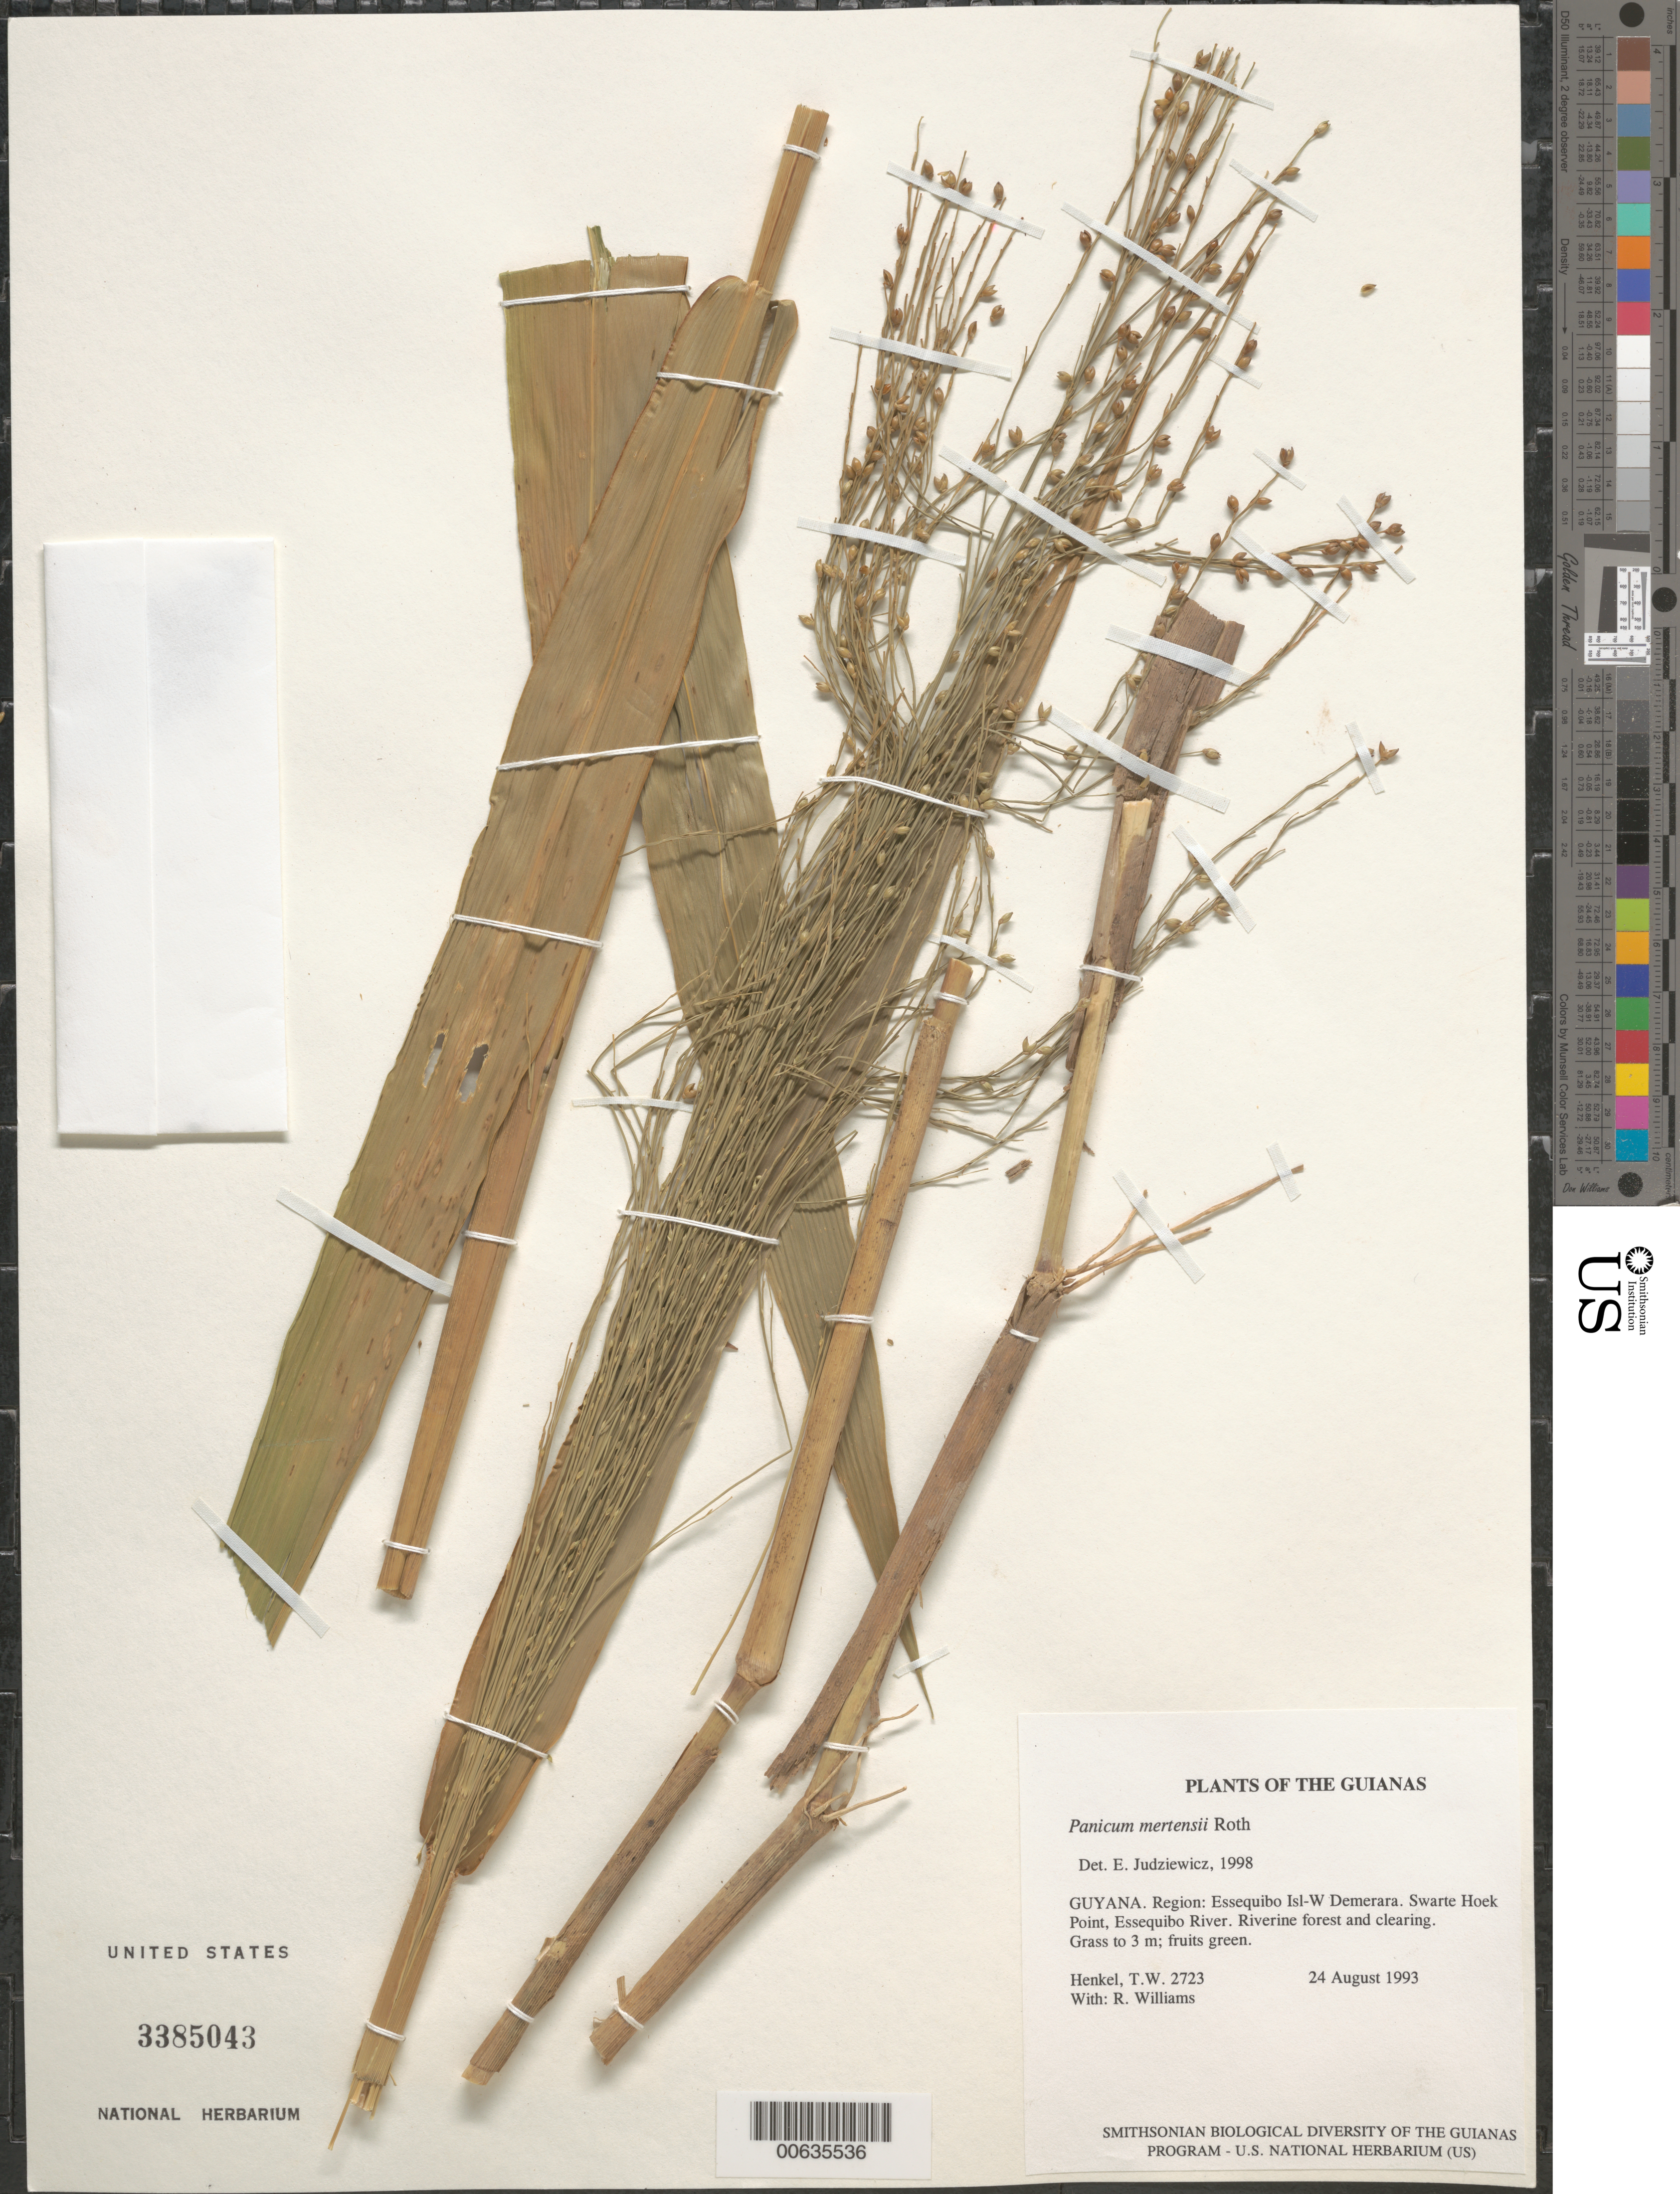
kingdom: Plantae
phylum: Tracheophyta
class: Liliopsida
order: Poales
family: Poaceae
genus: Stephostachys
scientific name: Stephostachys mertensii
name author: (Roth) Zuloaga & Marrone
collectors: T. Henkel & R. Williams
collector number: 2723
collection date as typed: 24 August 1993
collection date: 1993-08-24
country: Guyana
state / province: Essequibo Isl-W. Demerara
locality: Swarte Hoek Point, Essequibo River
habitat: Riverine forest and clearing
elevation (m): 8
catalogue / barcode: US 3385043